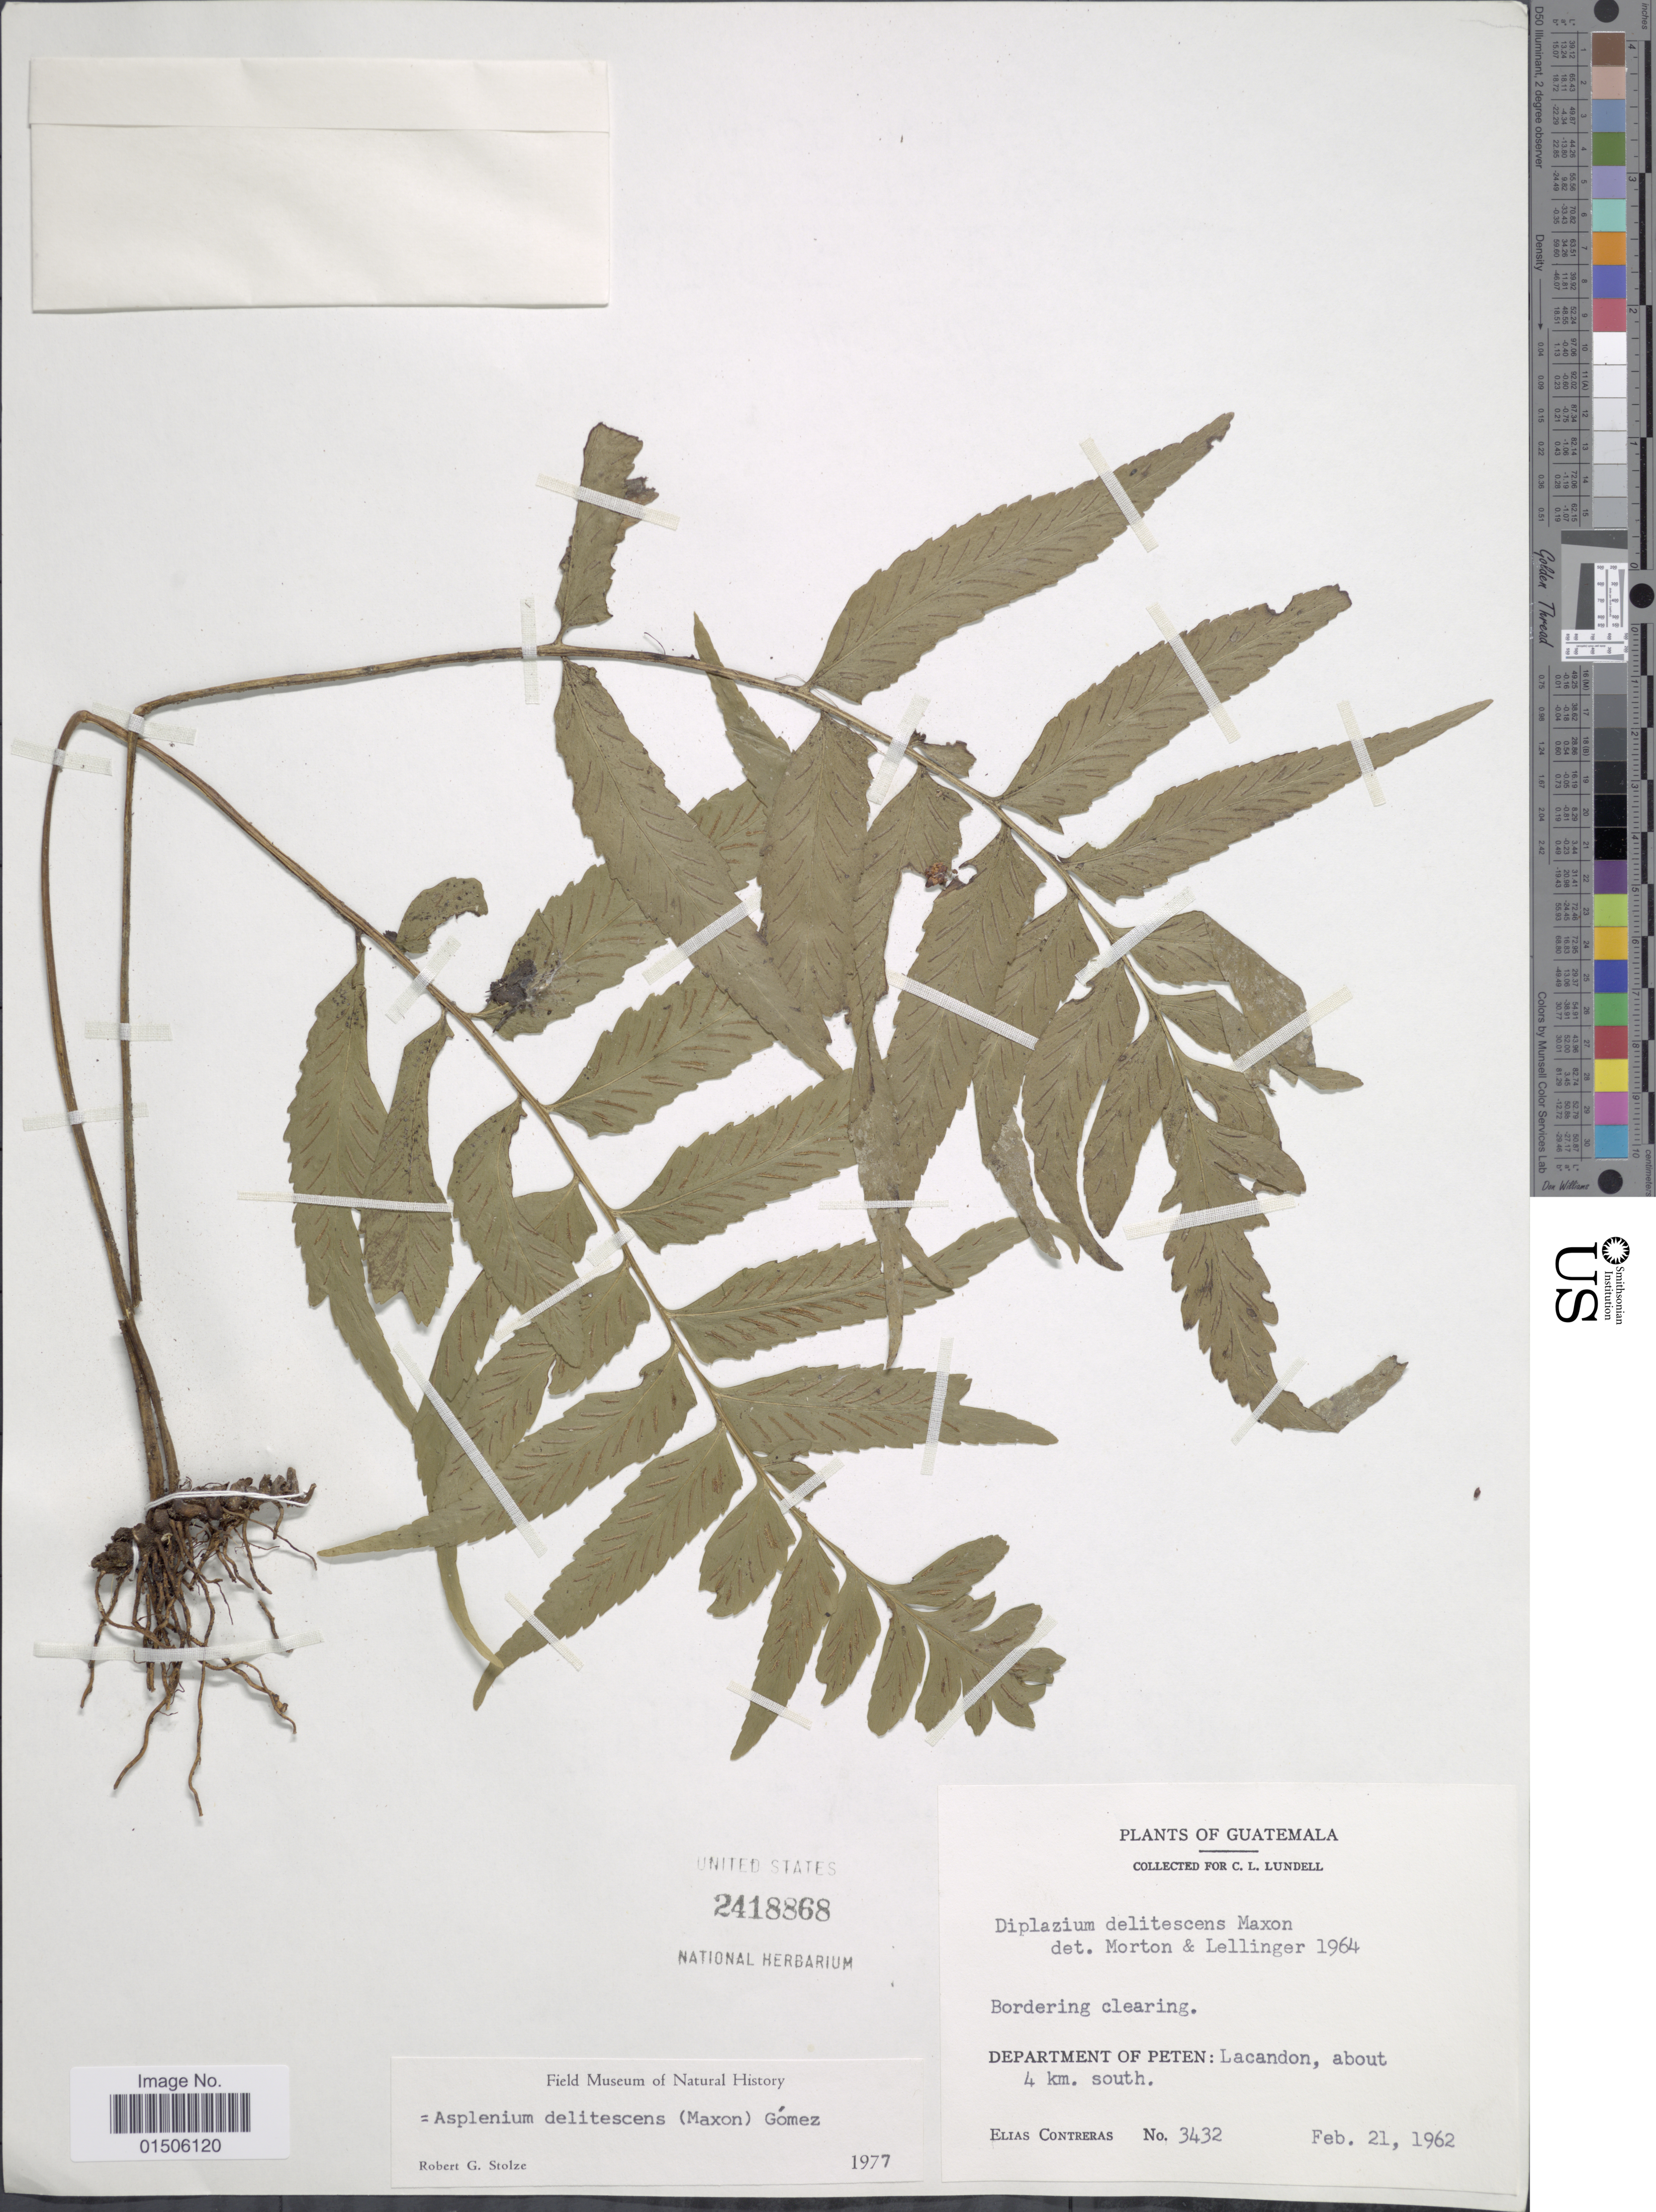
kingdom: Plantae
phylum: Tracheophyta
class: Polypodiopsida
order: Polypodiales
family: Aspleniaceae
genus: Asplenium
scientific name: Asplenium delitescens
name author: (Maxon) L.D. Gómez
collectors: E. Contreras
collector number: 3432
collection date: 1962-02-21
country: Guatemala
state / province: El Petén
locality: Department of Peten: Lacandon, about 4 km. south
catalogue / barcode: US 2418868